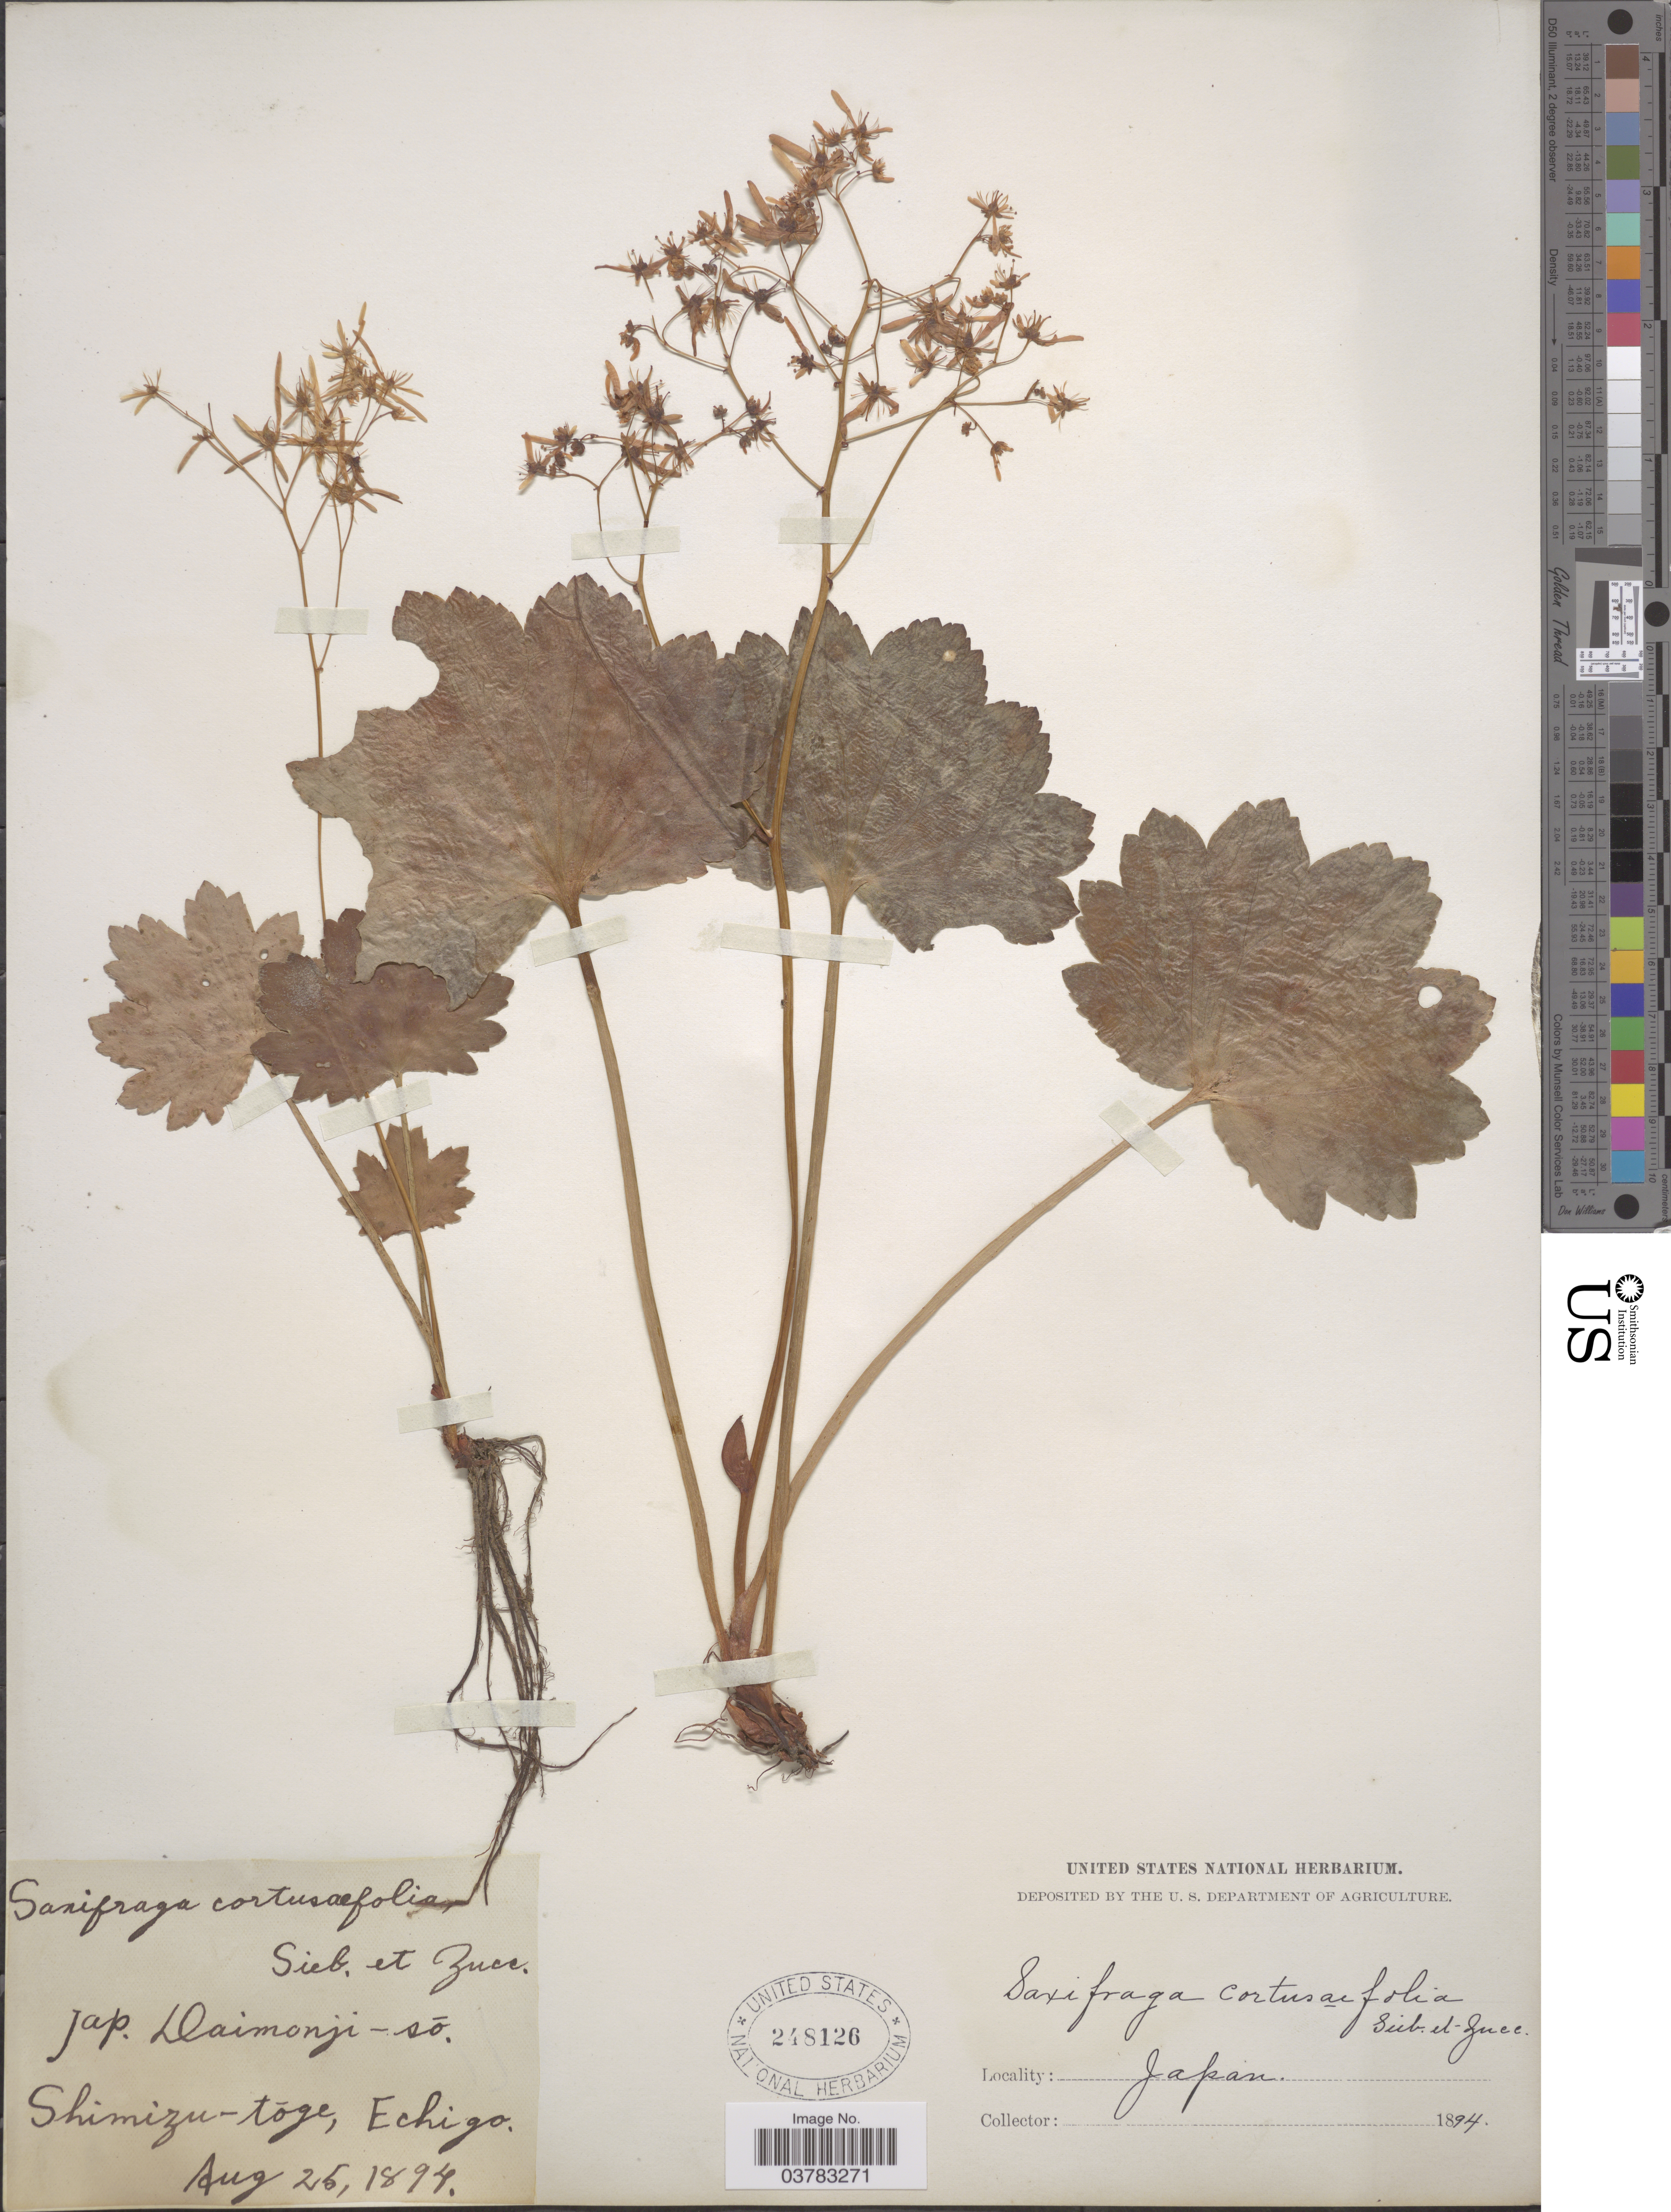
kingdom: Plantae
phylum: Tracheophyta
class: Magnoliopsida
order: Saxifragales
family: Saxifragaceae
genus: Saxifraga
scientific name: Saxifraga cortusifolia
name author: Siebold & Zucc.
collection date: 1894-08-25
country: Japan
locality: Shimizu-toge, Echigo.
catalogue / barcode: US 248126